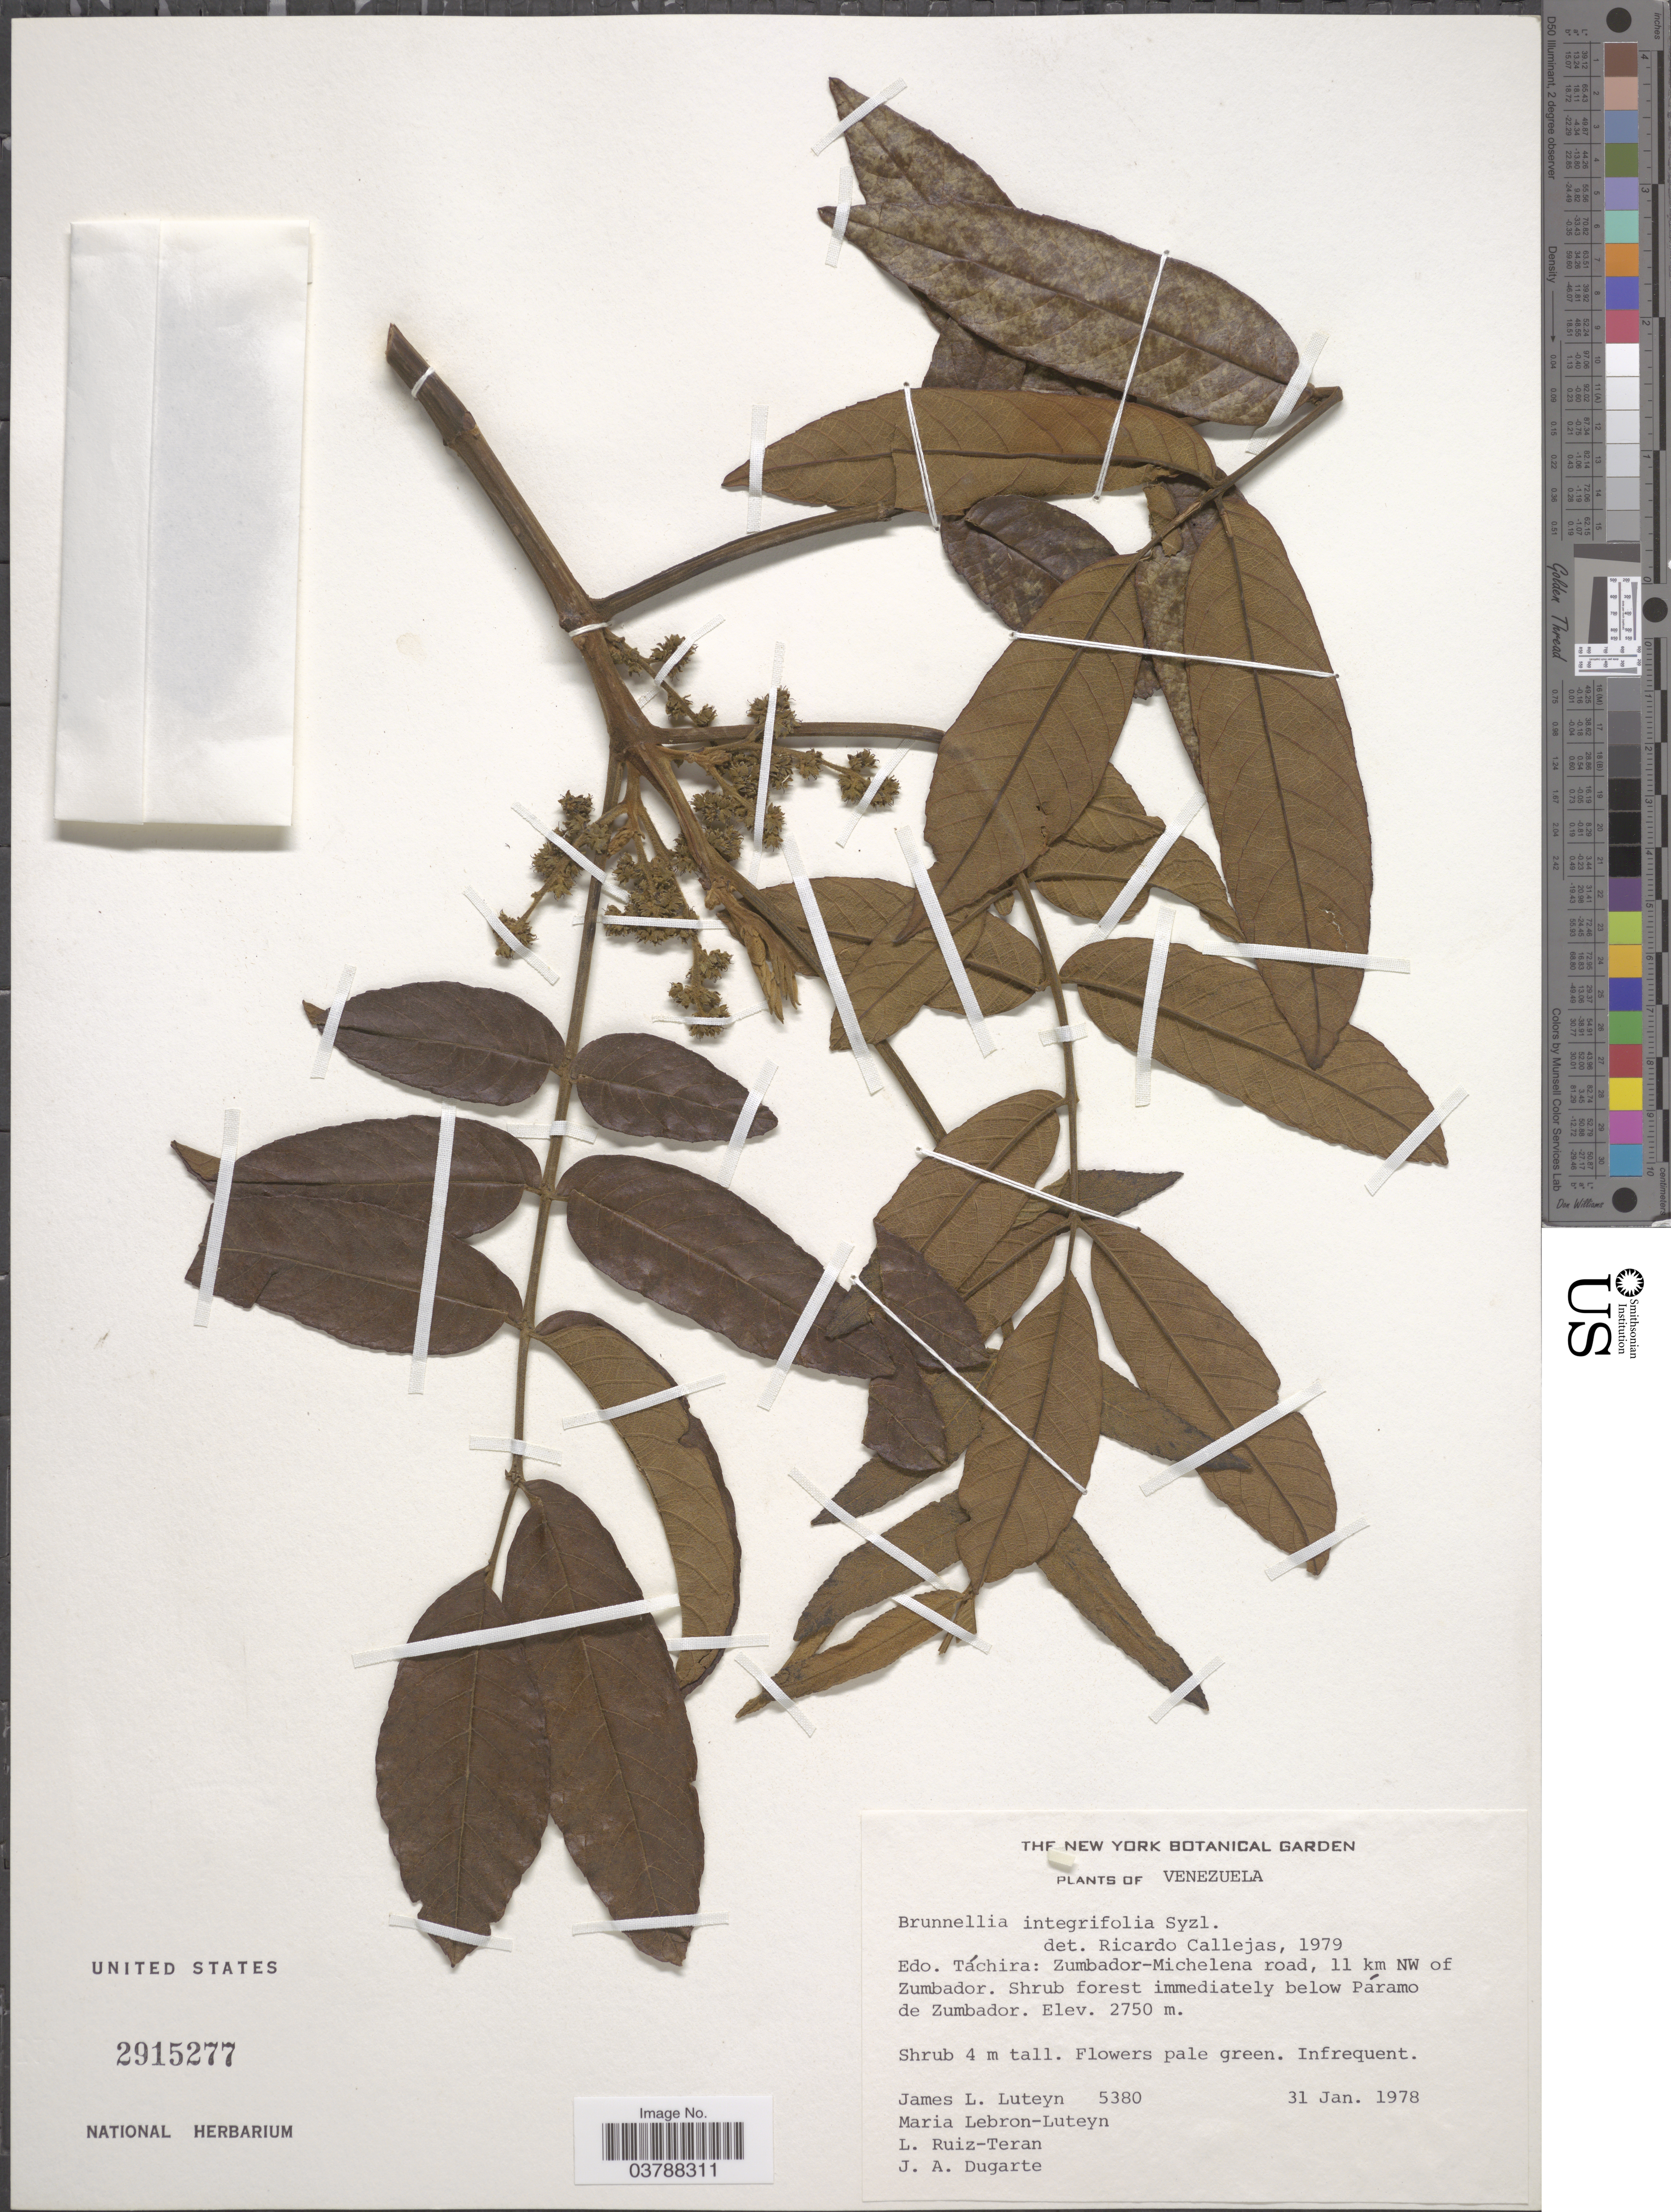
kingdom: Plantae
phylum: Tracheophyta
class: Magnoliopsida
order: Oxalidales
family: Brunelliaceae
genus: Brunellia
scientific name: Brunellia integrifolia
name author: Szyszyl.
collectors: J. Luteyn, M. L. Lebrón-Luteyn, L. Teran & J. Dugarte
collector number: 5380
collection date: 1978-01-31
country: Venezuela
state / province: Tachira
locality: Zumbador -Michelena road, 11 km NW of Zumbador.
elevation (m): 2750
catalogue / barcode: US 2915277